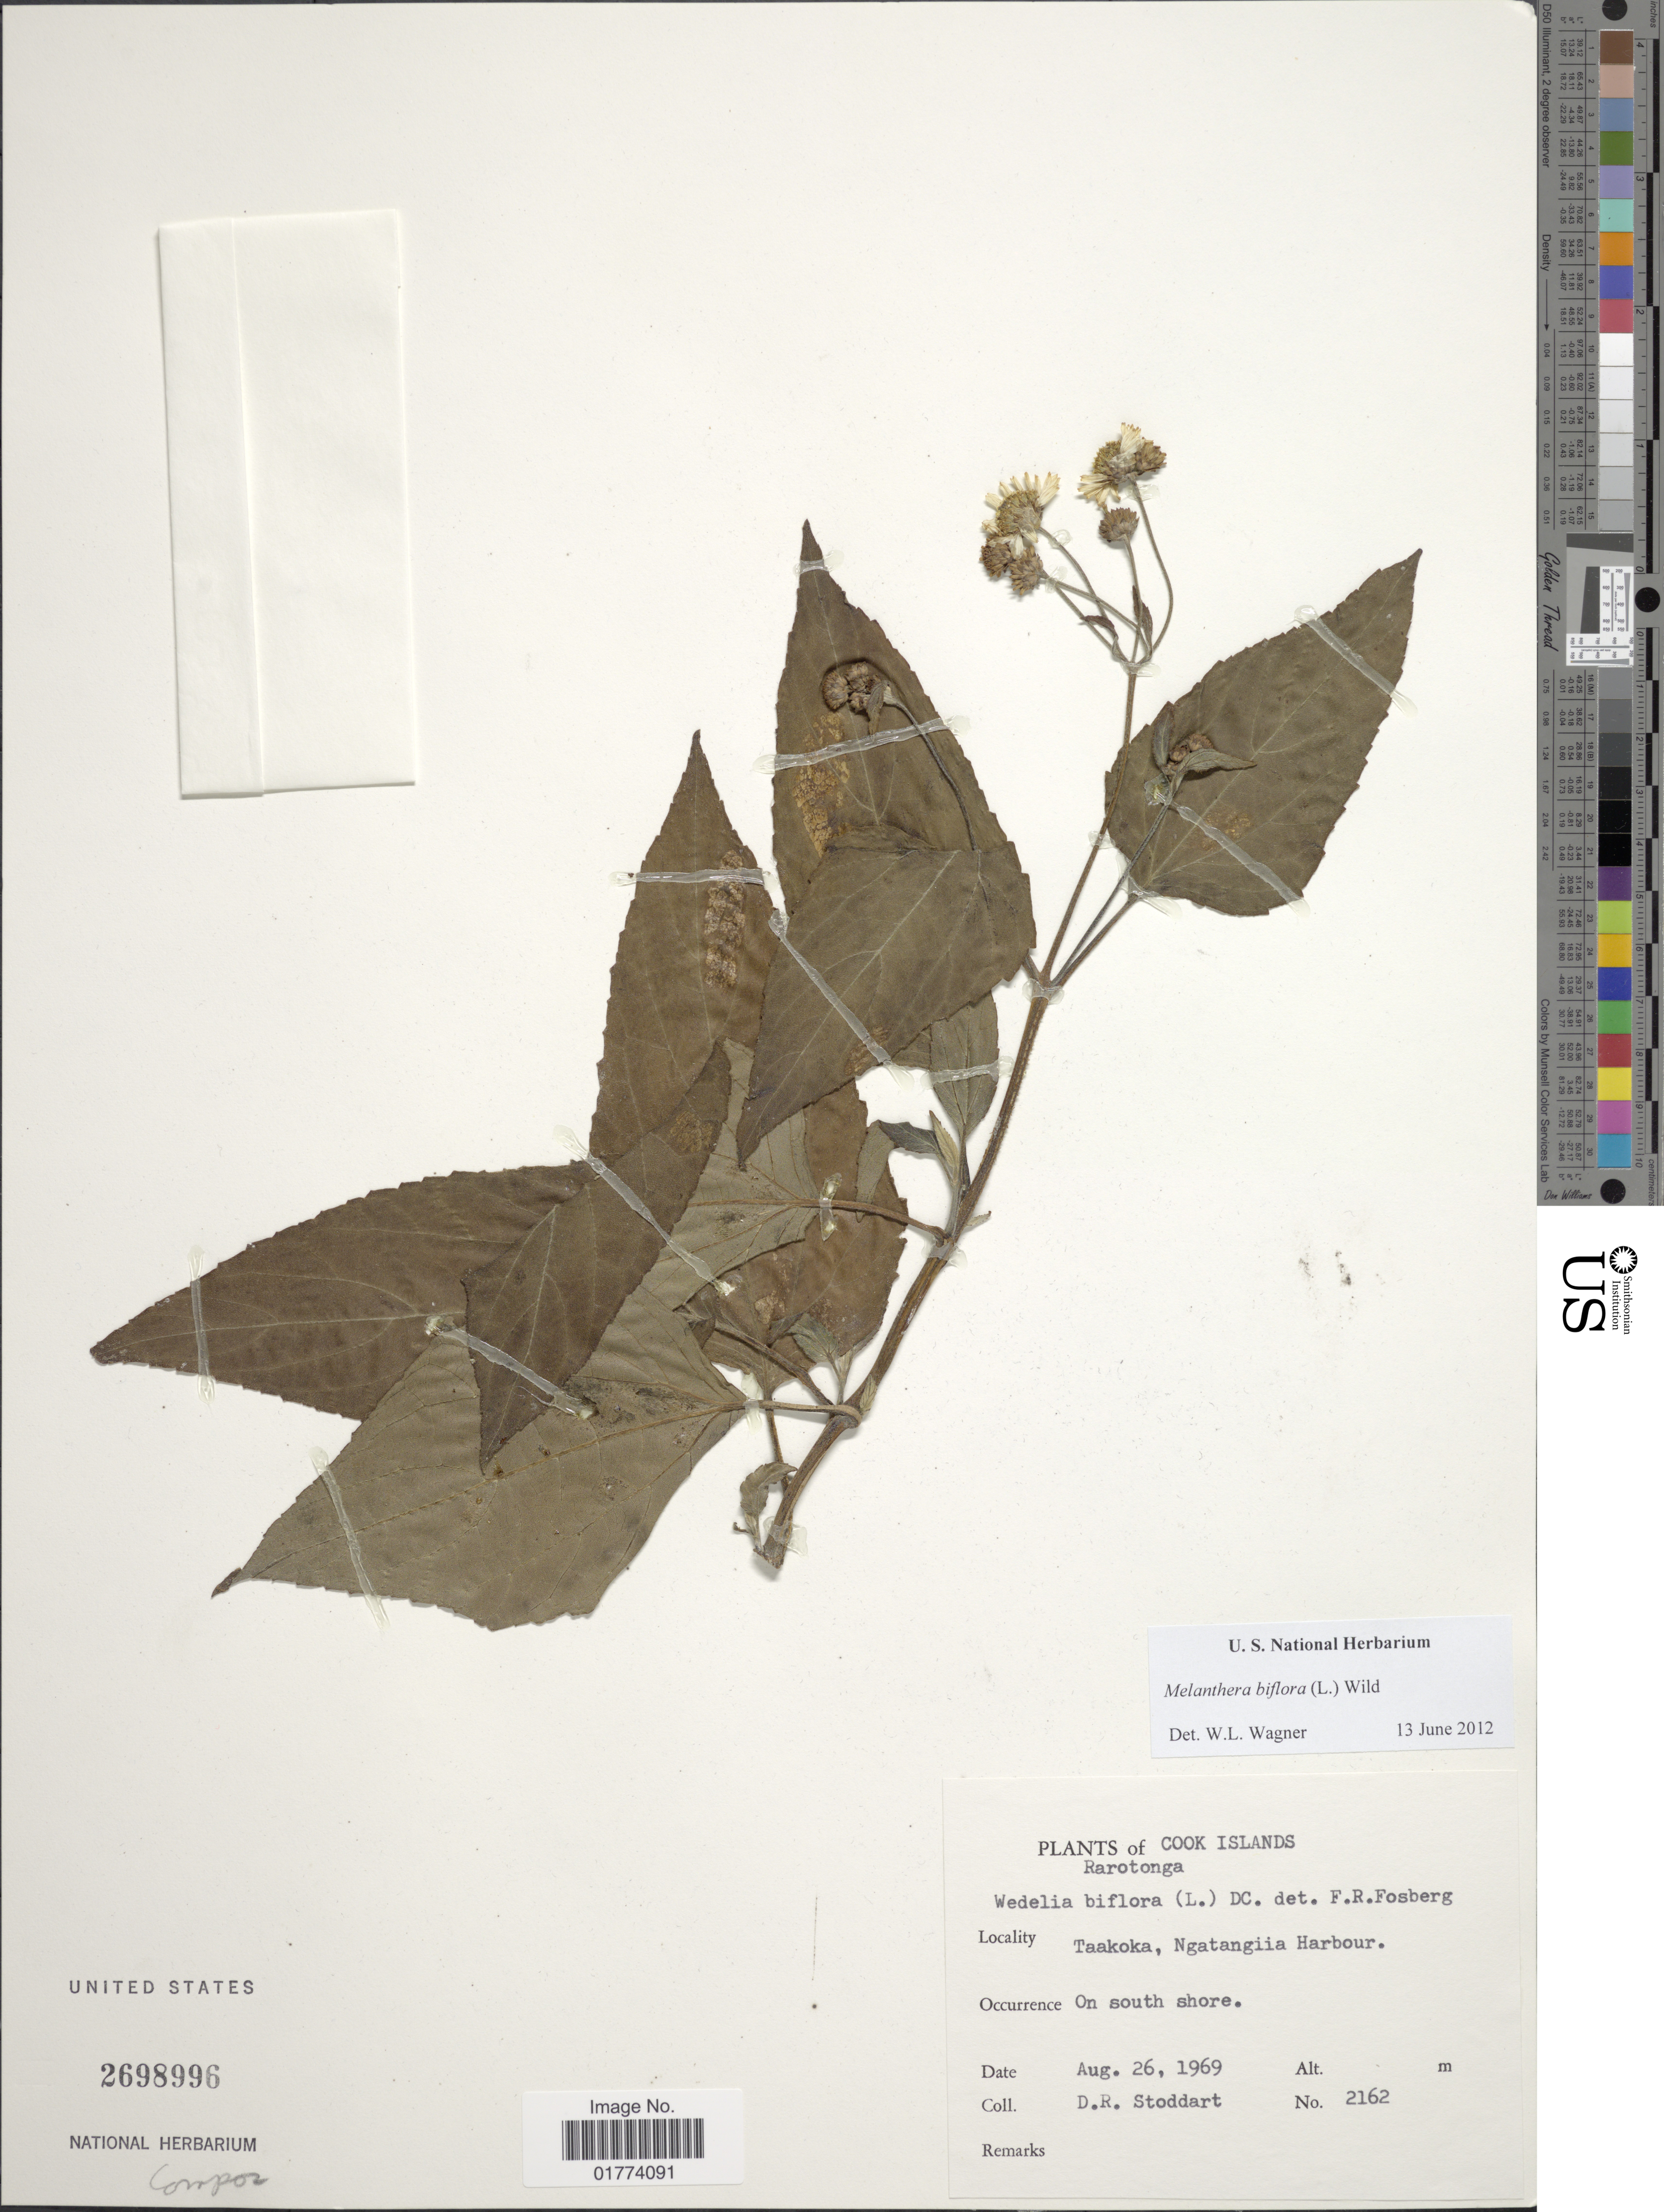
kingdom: Plantae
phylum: Tracheophyta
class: Magnoliopsida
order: Asterales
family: Asteraceae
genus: Wollastonia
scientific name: Wollastonia biflora var. biflora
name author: (L.) DC.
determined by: Wagner, W. L., (BOT), Smithsonian Institution - National Museum of Natural History (UNITED STATES)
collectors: D. R. Stoddart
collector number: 2162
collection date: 1969-08-26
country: Cook Islands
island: Rarotonga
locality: Rarotonga, Taakoka, Ngatangiia Harbour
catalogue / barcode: US 2698996